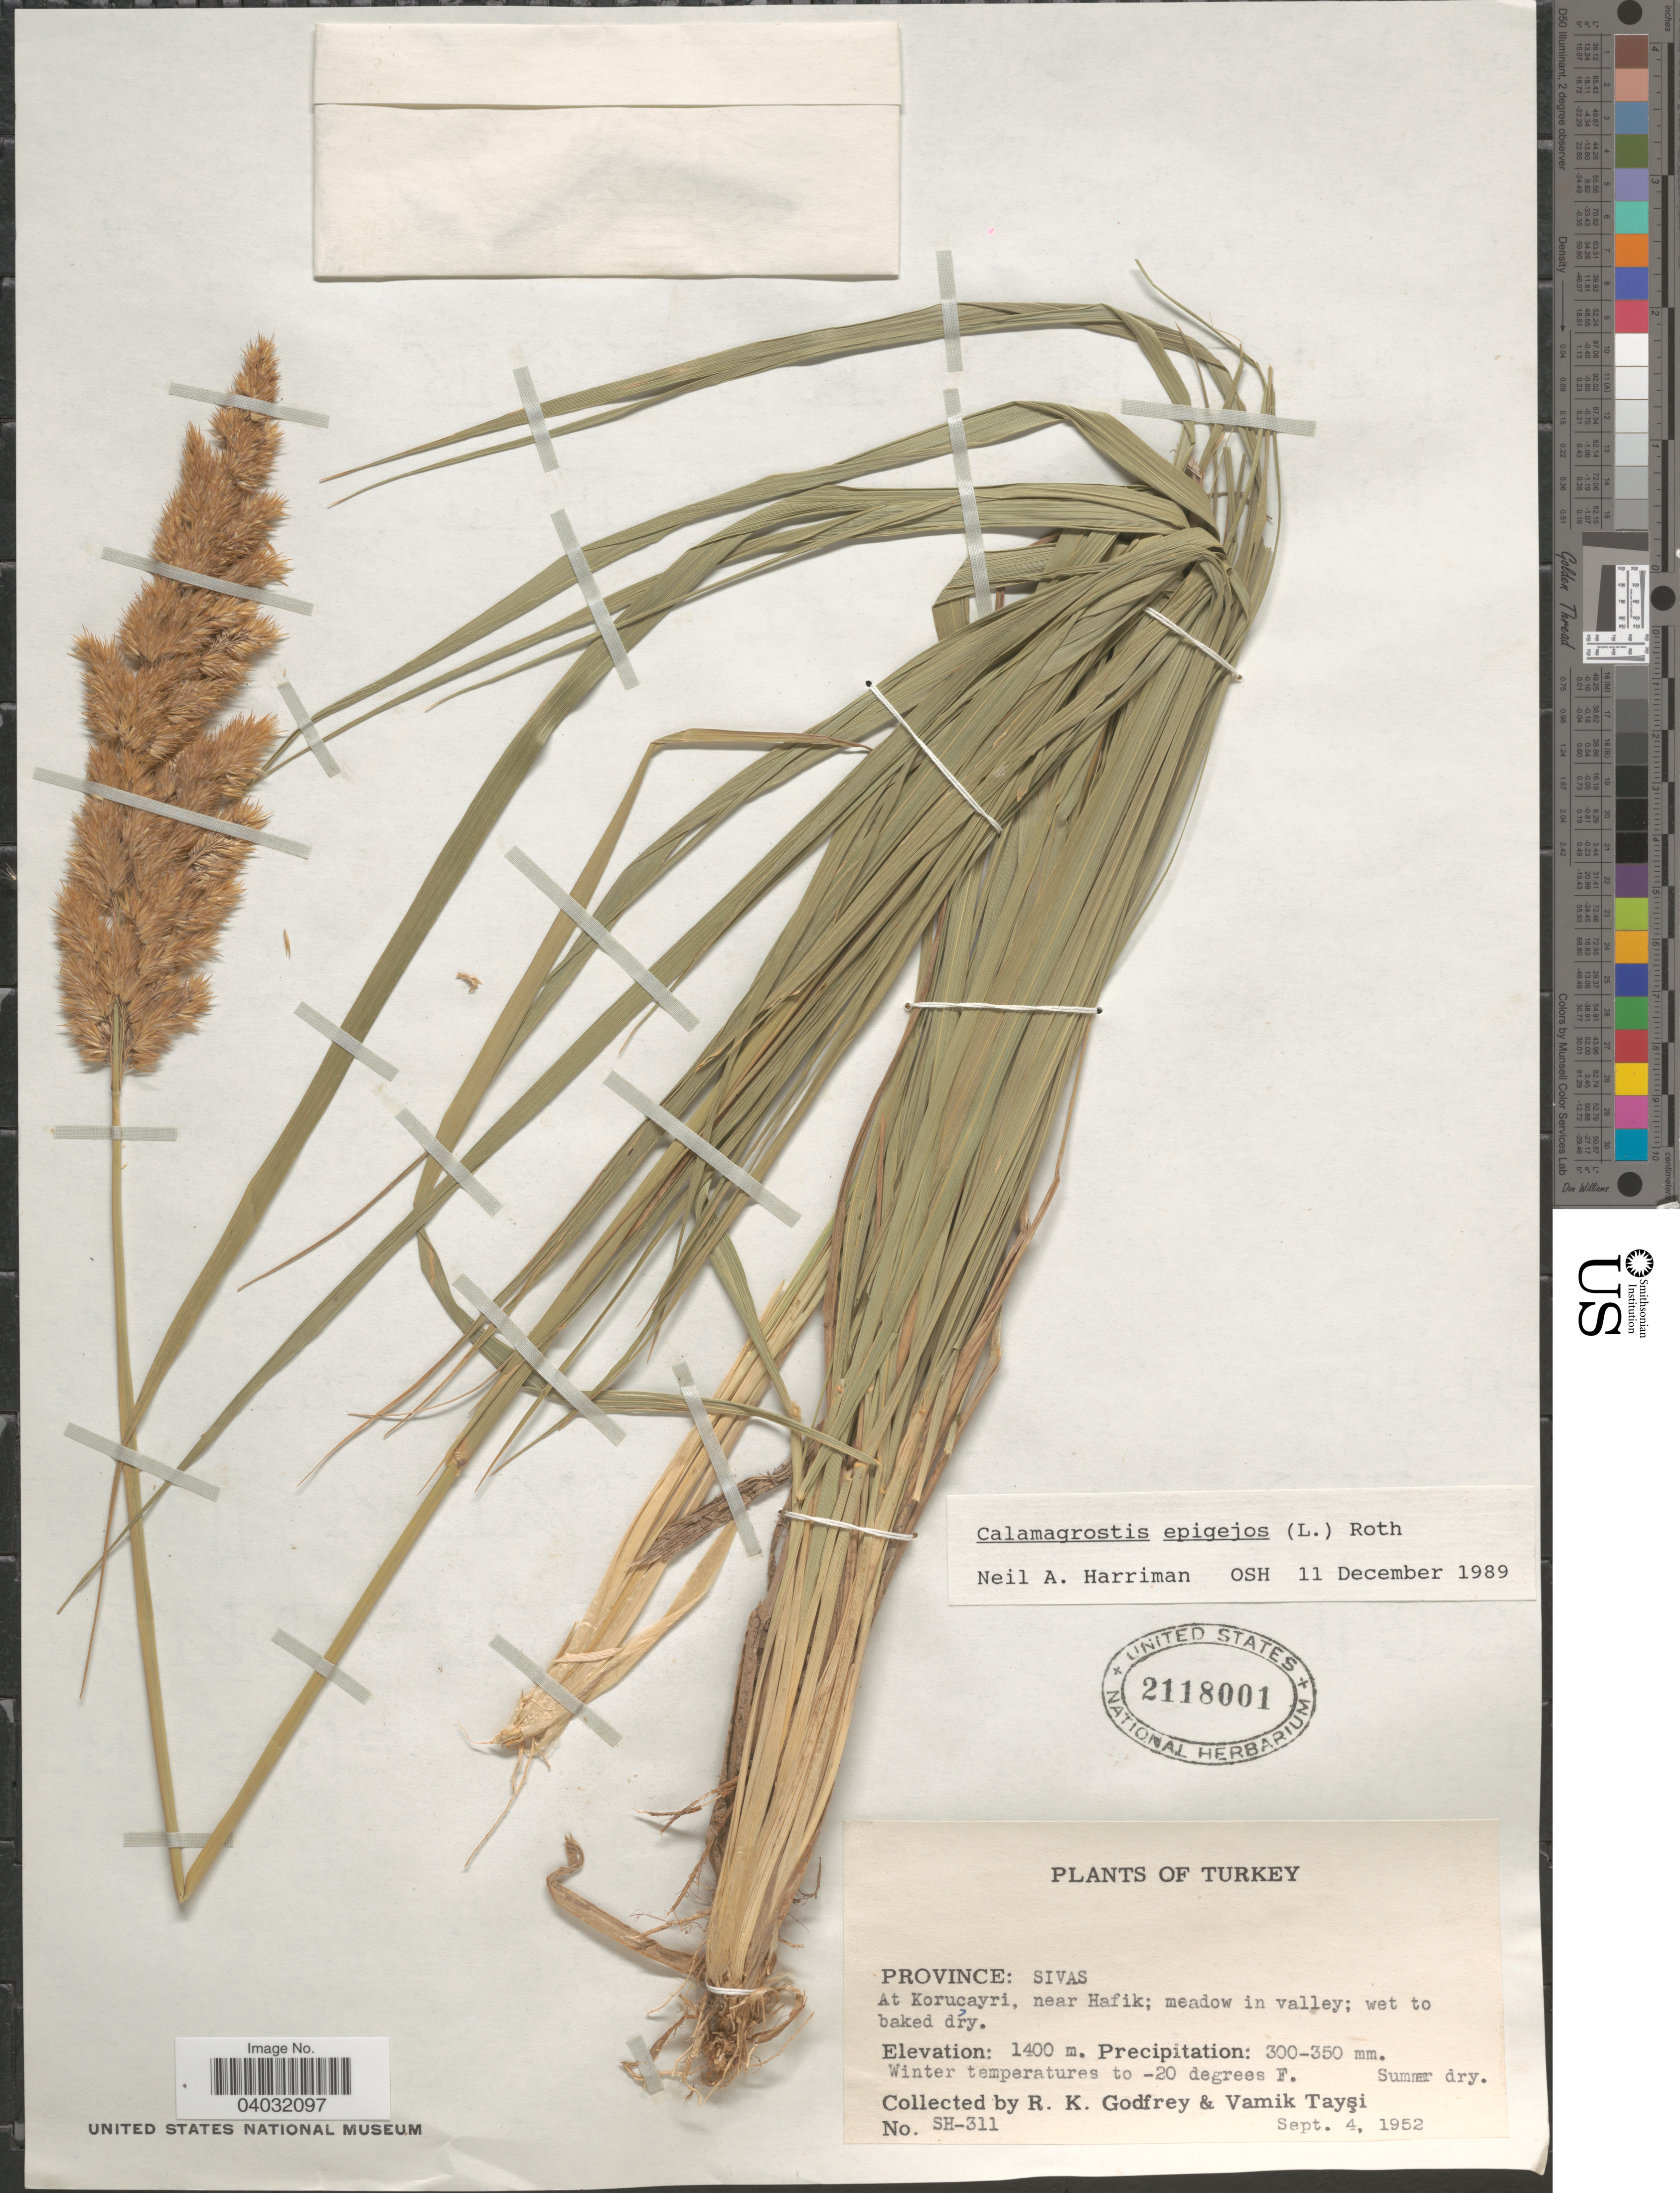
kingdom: Plantae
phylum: Tracheophyta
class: Liliopsida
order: Poales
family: Poaceae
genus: Calamagrostis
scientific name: Calamagrostis epigeios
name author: (L.) Roth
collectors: R. K. Godfrey & V. Taysi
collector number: SH-331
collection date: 1952-09-04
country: Turkey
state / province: Sivas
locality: At Koruçayri, near Hafik.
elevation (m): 1400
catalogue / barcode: US 2118001